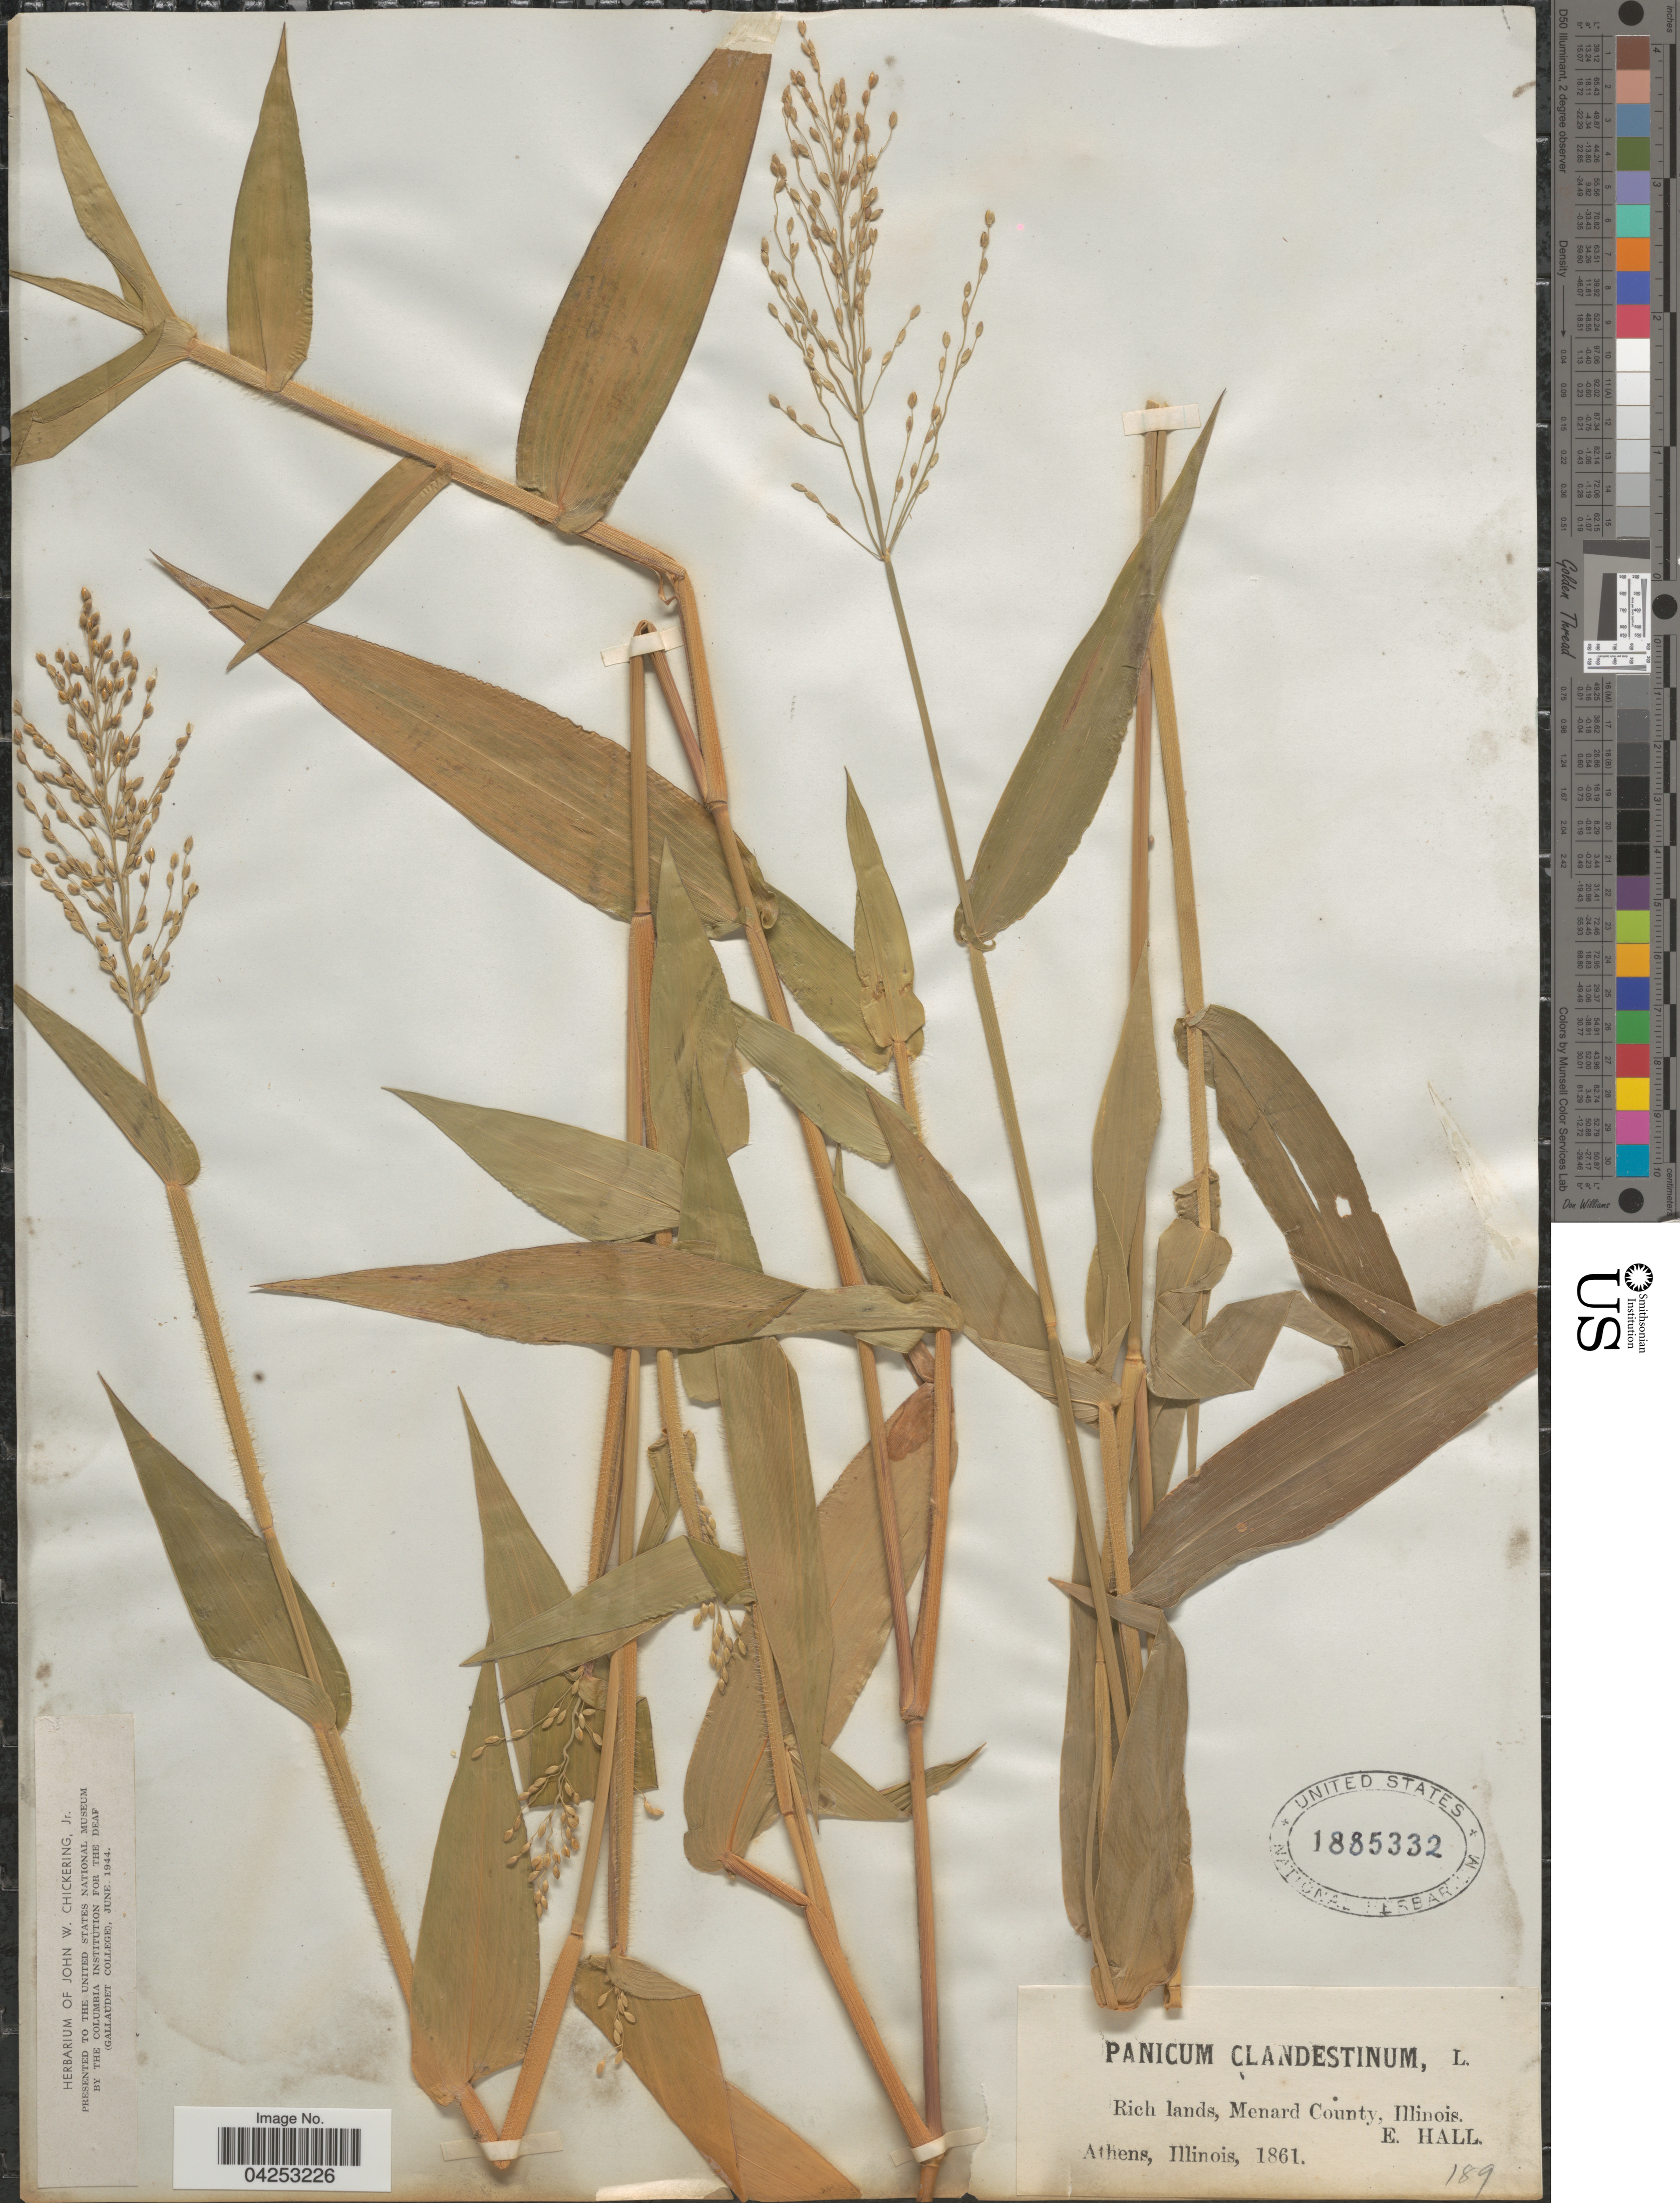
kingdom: Plantae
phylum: Tracheophyta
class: Liliopsida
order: Poales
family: Poaceae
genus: Dichanthelium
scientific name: Dichanthelium clandestinum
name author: (L.) Gould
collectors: E. Hall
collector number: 189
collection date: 1861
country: United States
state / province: Illinois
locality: Rich lands, Menard County. Athens.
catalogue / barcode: US 1885332